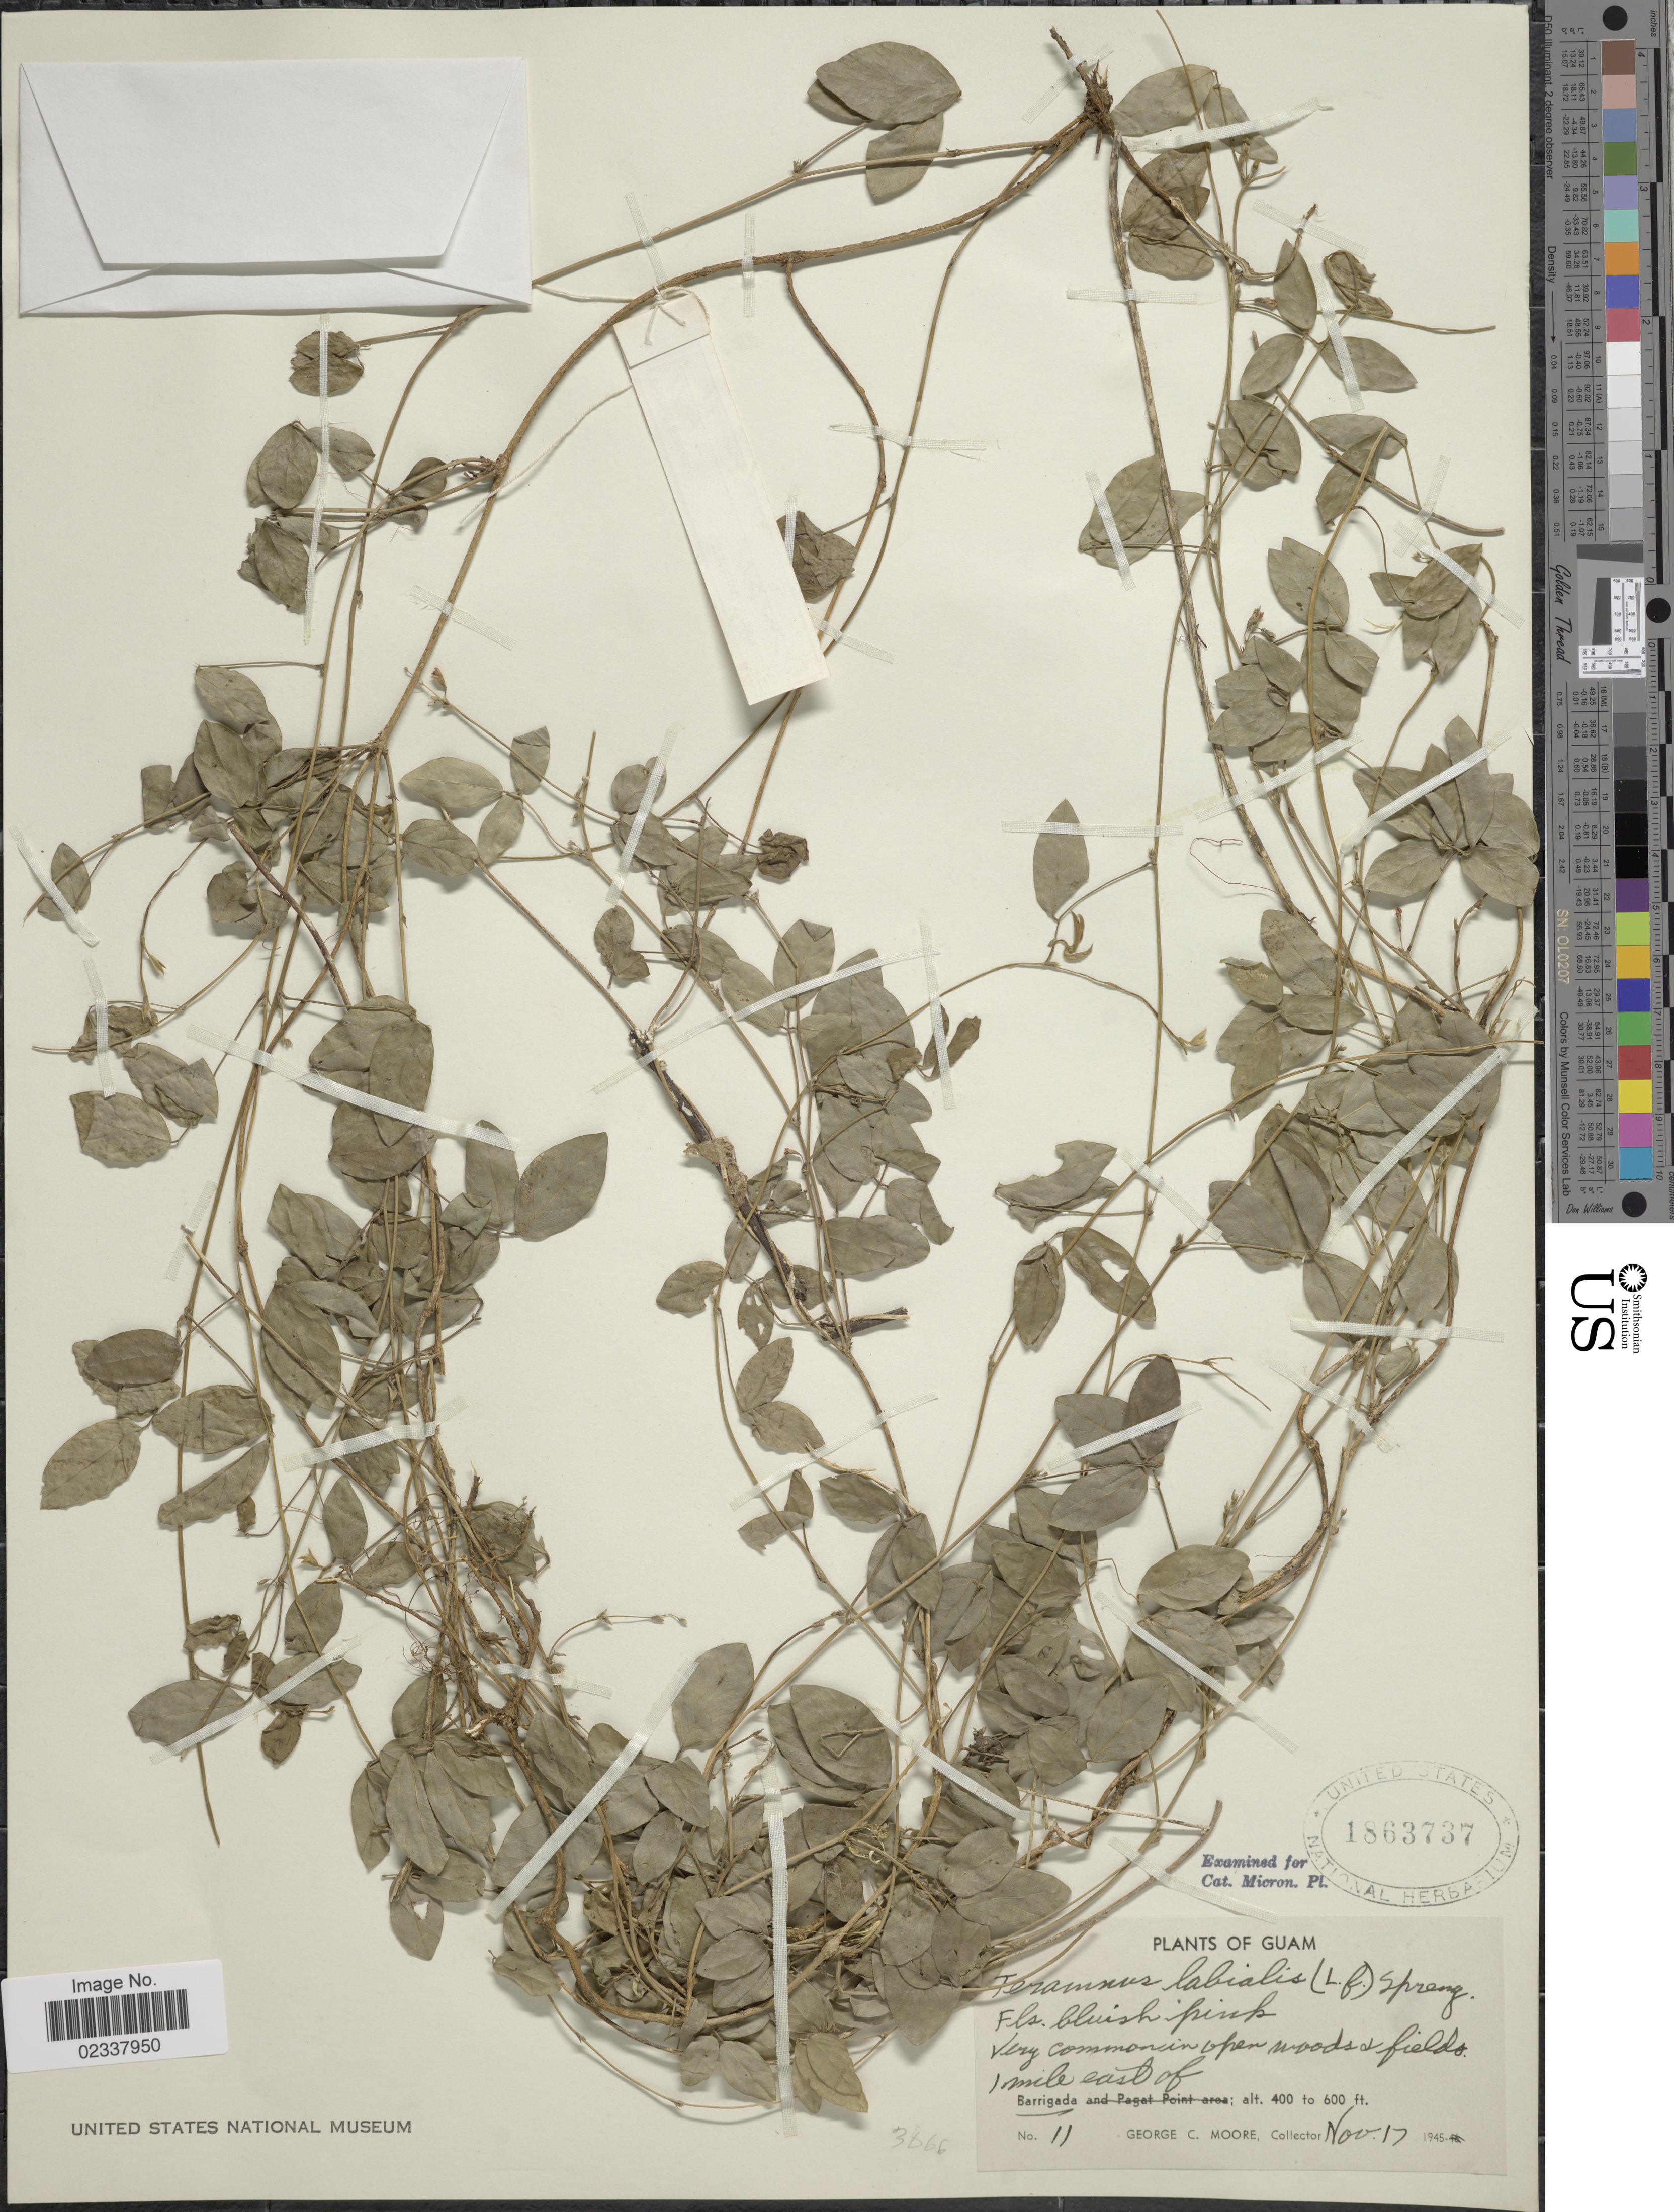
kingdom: Plantae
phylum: Tracheophyta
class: Magnoliopsida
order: Fabales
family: Fabaceae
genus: Teramnus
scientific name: Teramnus labialis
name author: (L. f.) Spreng.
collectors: G. C. Moore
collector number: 11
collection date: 1945-11-17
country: Guam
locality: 1 mile east of Barrigada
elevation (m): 122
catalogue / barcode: US 1863737